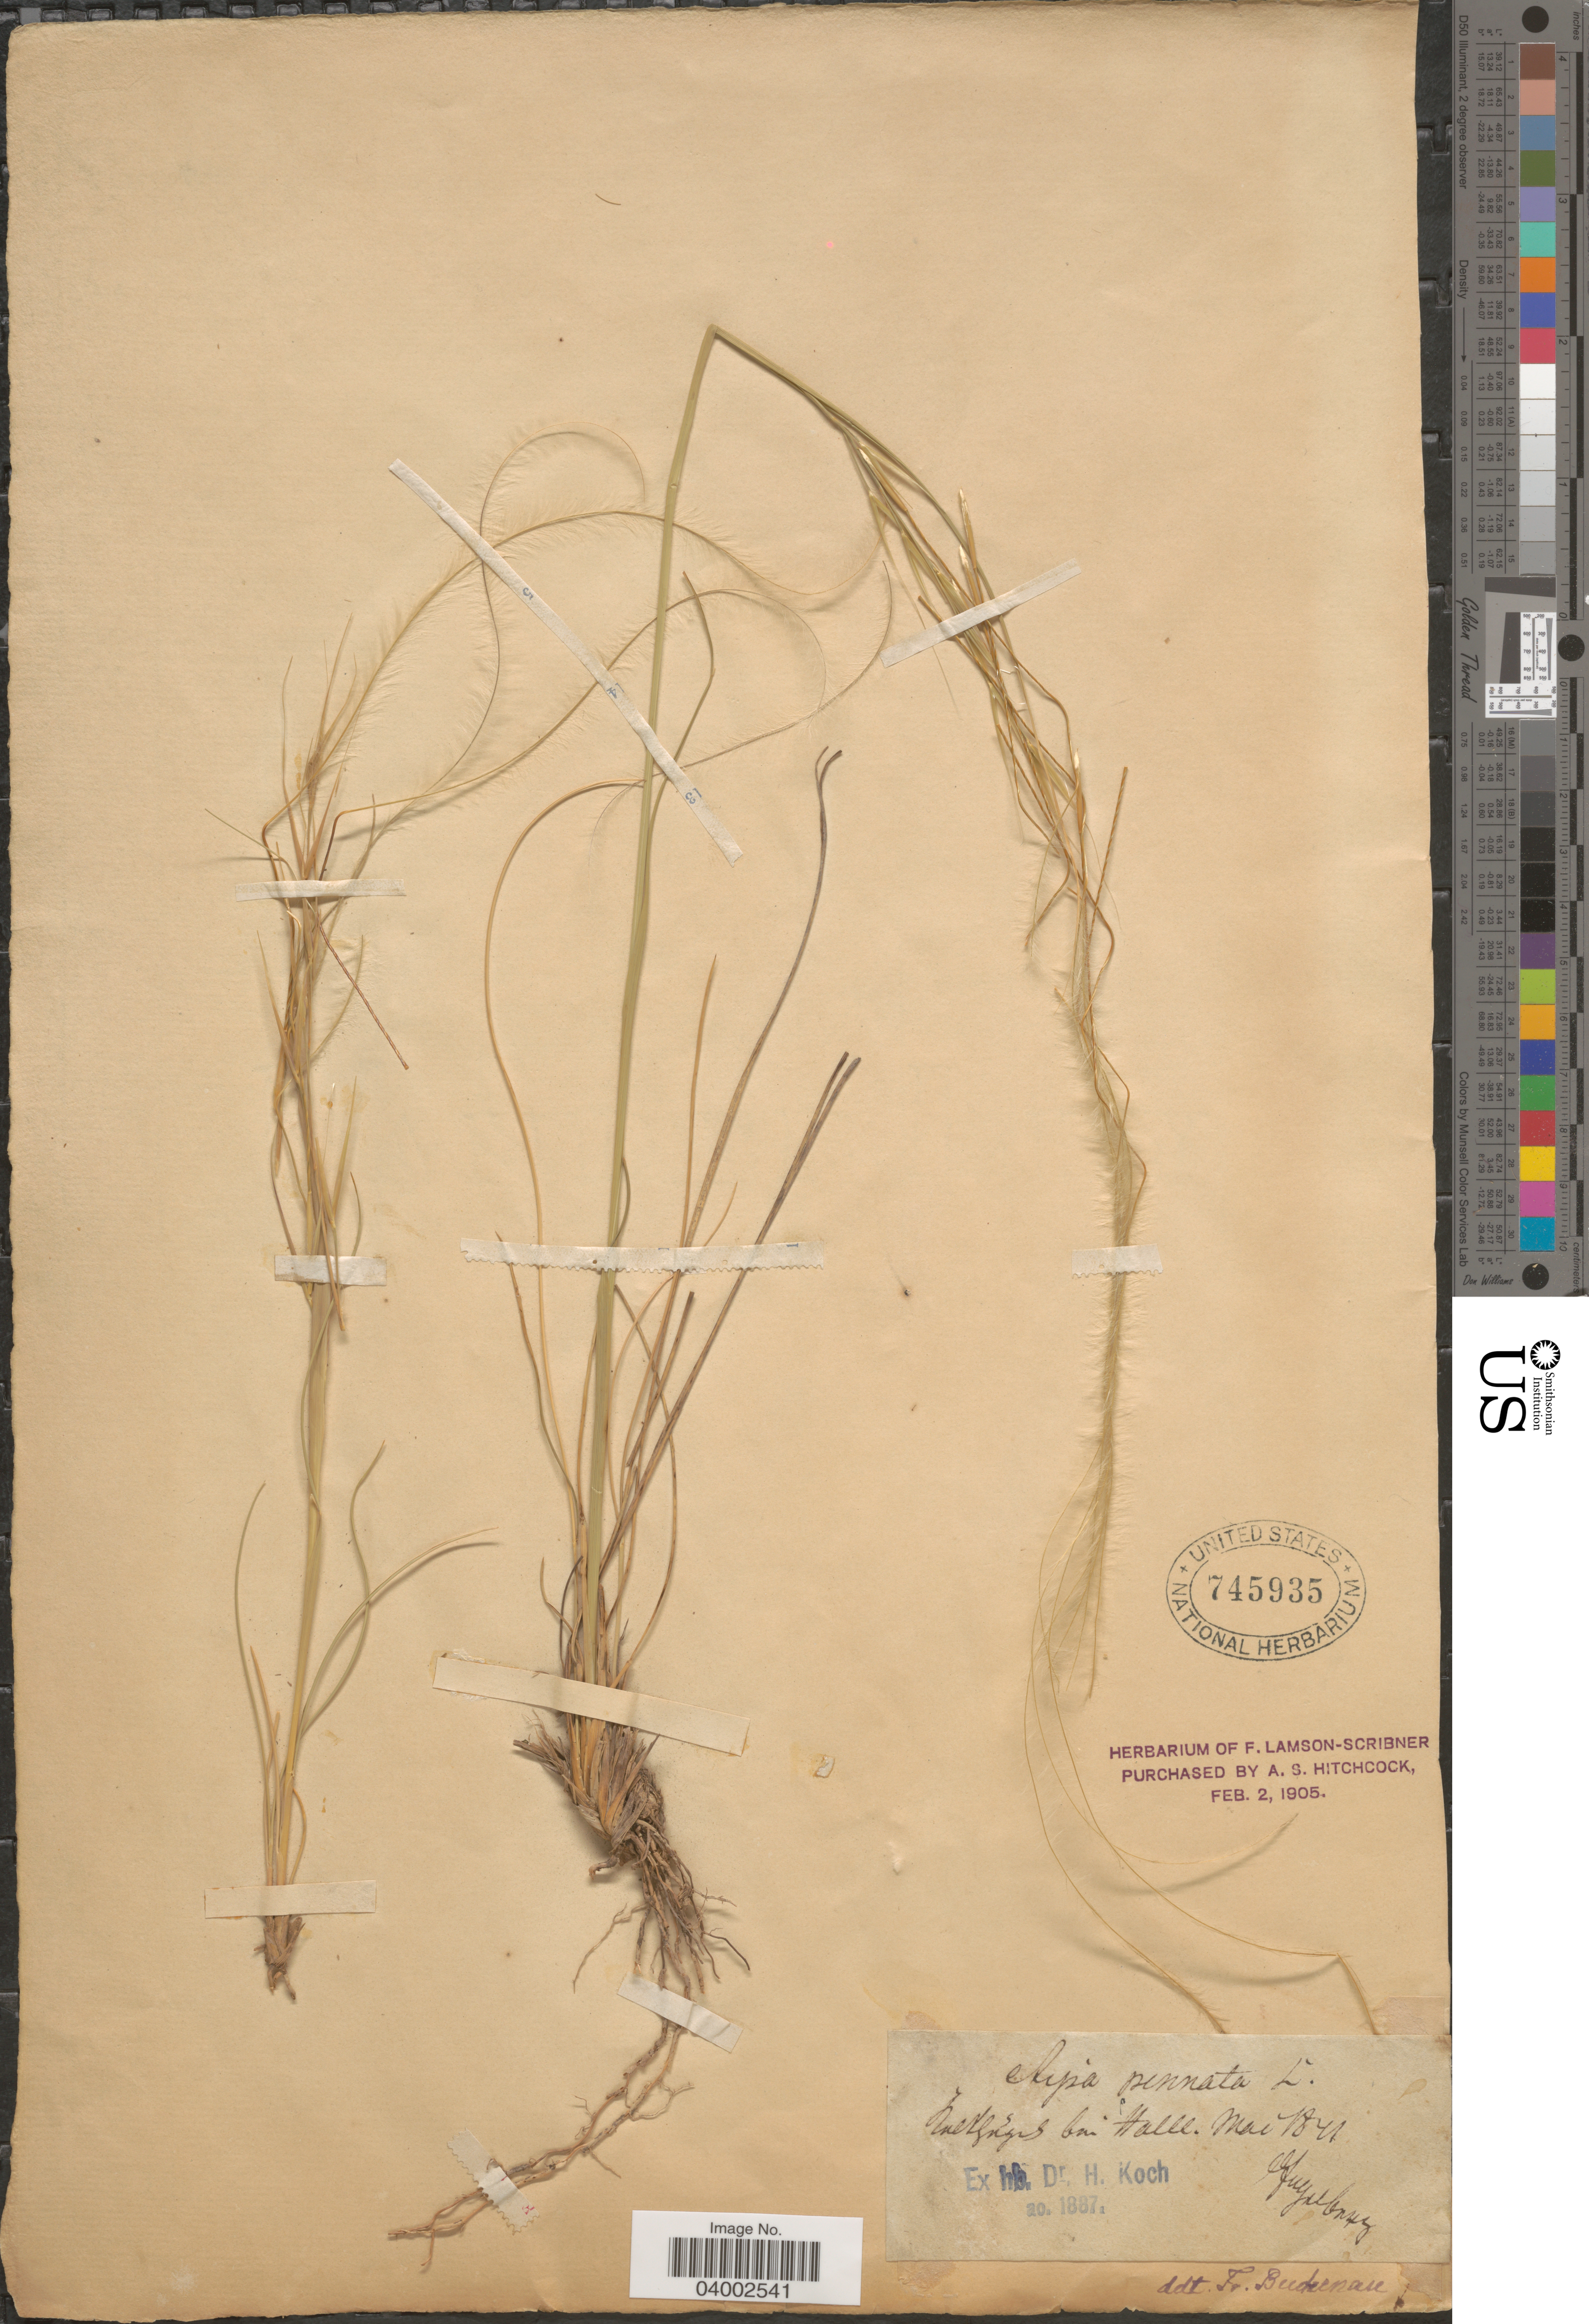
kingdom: Plantae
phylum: Tracheophyta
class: Liliopsida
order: Poales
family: Poaceae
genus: Stipa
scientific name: Stipa eriocaulis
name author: Borbás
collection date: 1841-05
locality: [illegible text] bai Halll[interpreted].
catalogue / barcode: US 745935